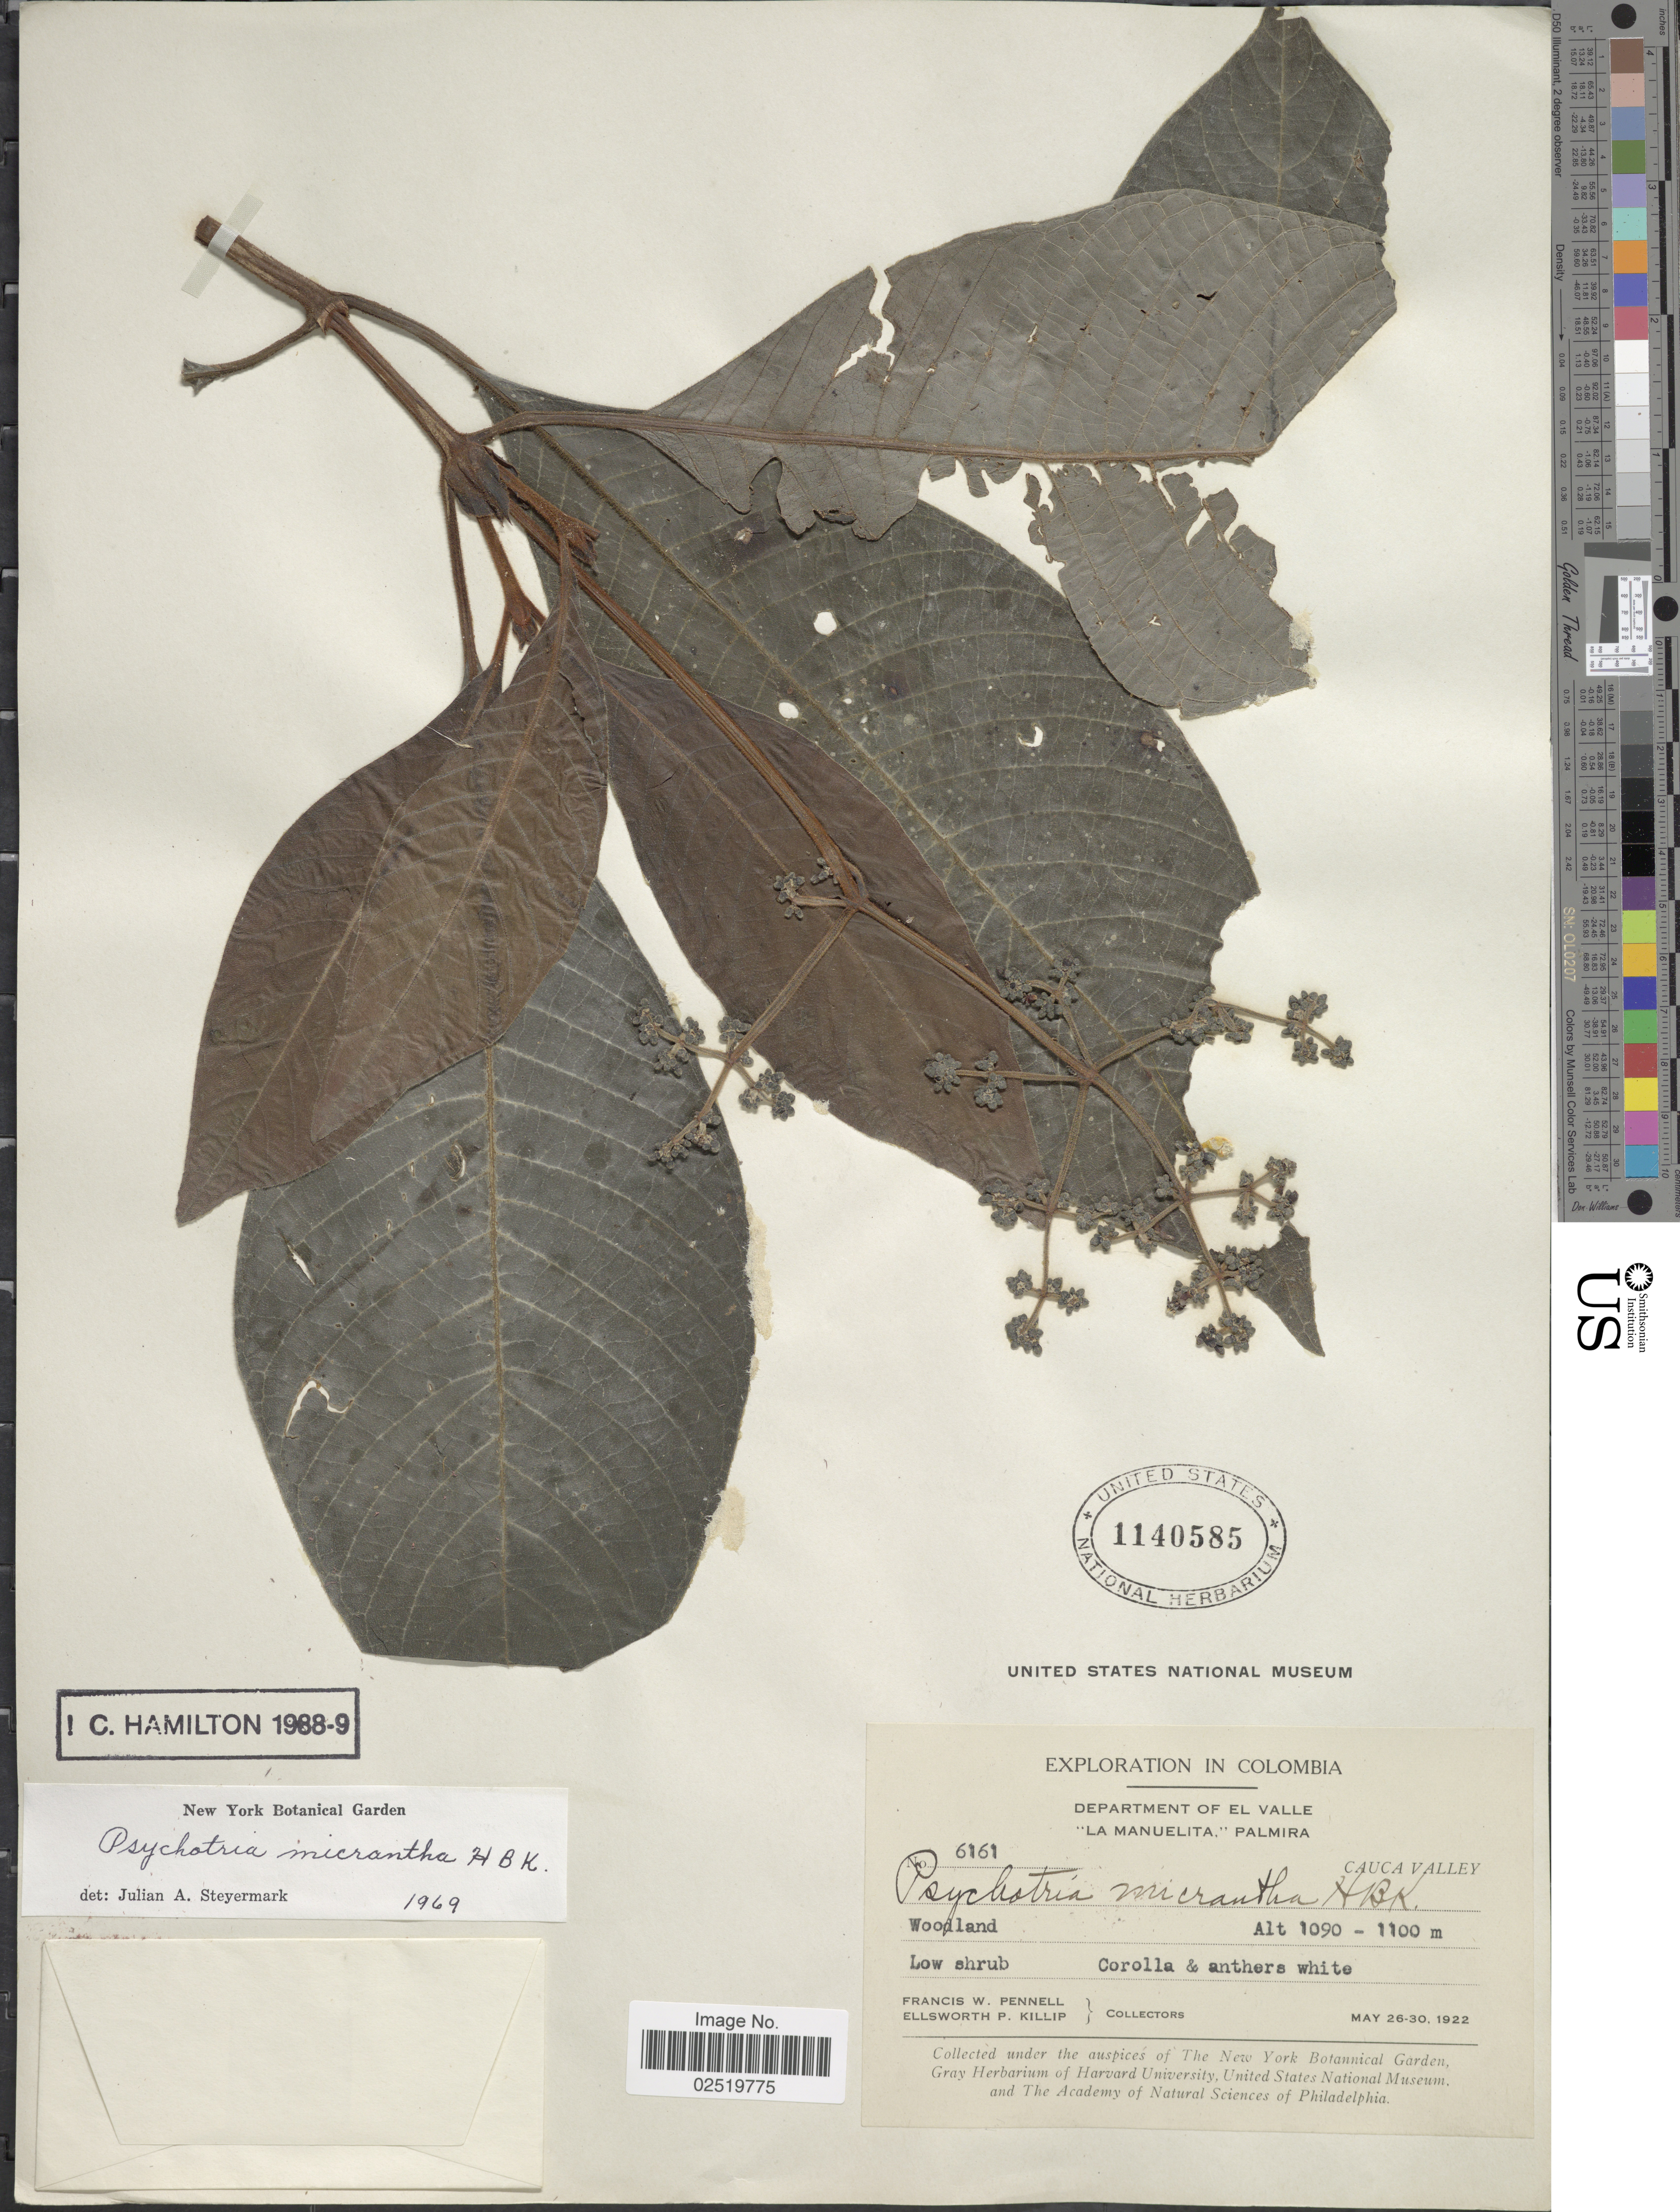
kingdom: Plantae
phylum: Tracheophyta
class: Magnoliopsida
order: Gentianales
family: Rubiaceae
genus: Psychotria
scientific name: Psychotria micrantha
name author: Kunth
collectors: F. W. Pennell & E. P. Killip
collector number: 6161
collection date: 1922-05-26/1922-05-30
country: Colombia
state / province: Valle del Cauca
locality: Department of El Valle, "La Manuelita, "Palmira, Cauca Valley.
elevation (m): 1090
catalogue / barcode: US 1140585